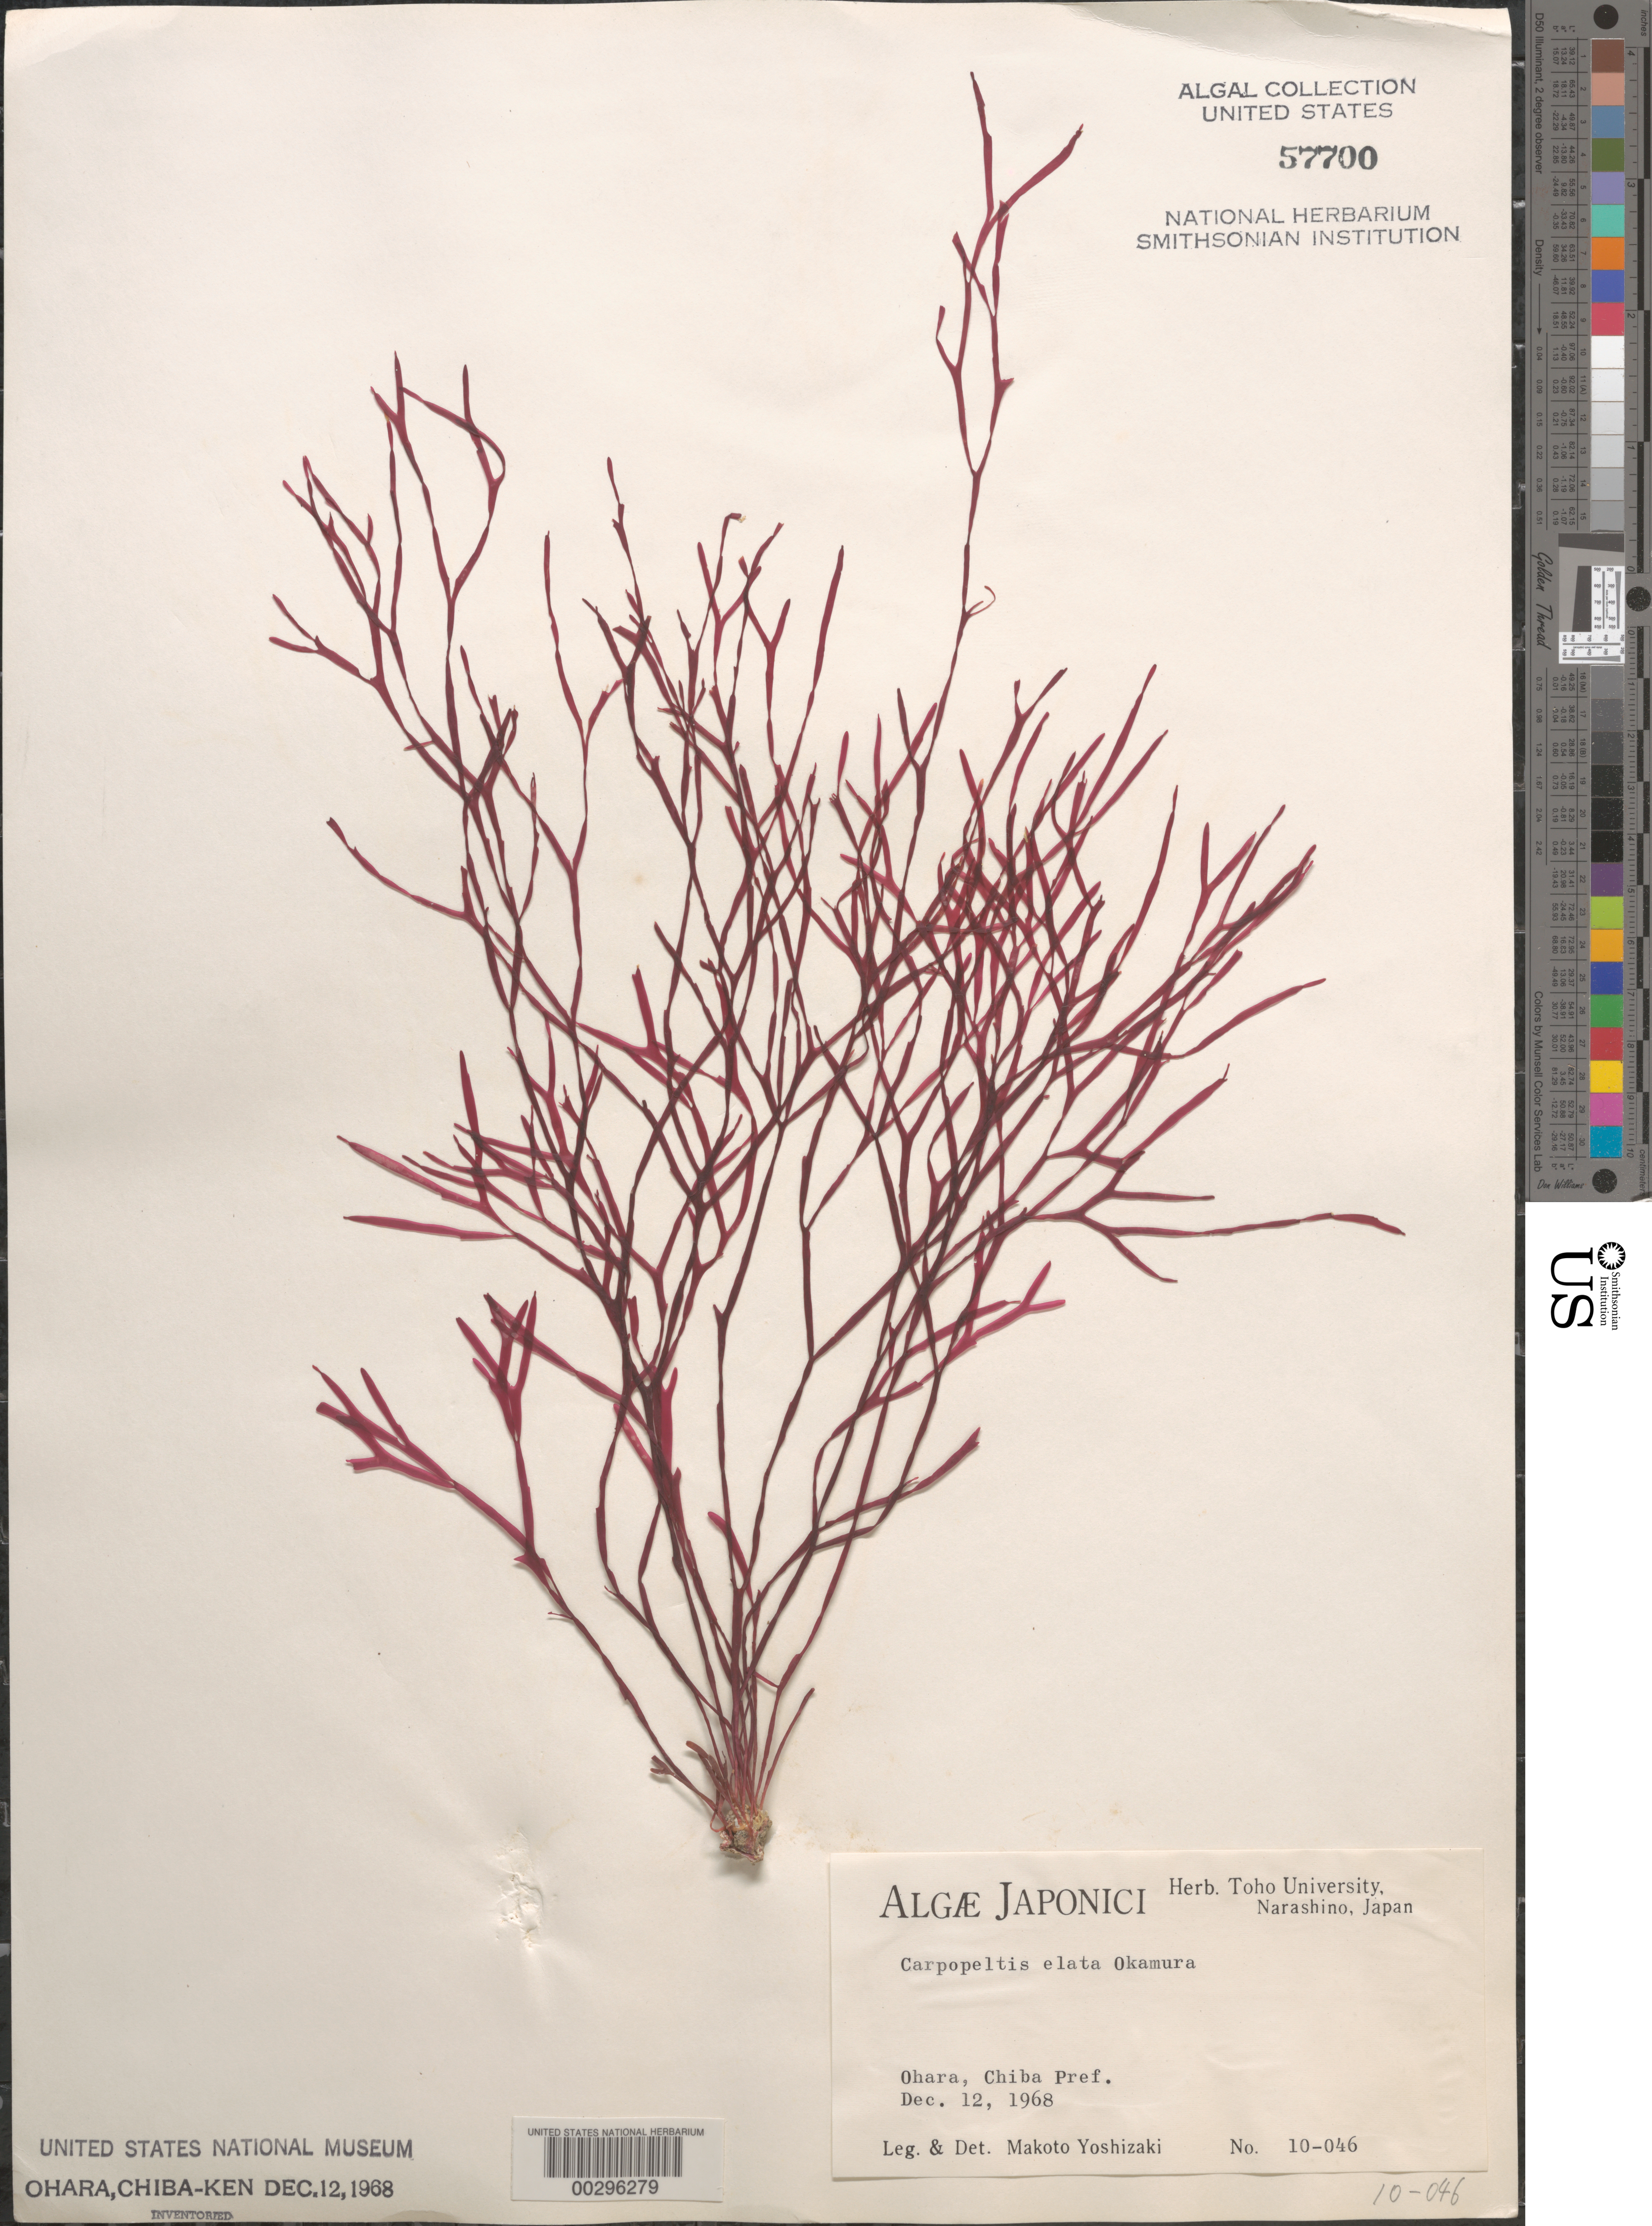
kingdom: Plantae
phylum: Rhodophyta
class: Florideophyceae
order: Halymeniales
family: Halymeniaceae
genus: Carpopeltis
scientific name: Carpopeltis elata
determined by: Yoshizaki, M.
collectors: M. Yoshizaki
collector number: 10-046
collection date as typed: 12 Dec 1968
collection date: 1968-12-12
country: Japan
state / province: Tiba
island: Honshu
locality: Ohara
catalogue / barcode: US 57700